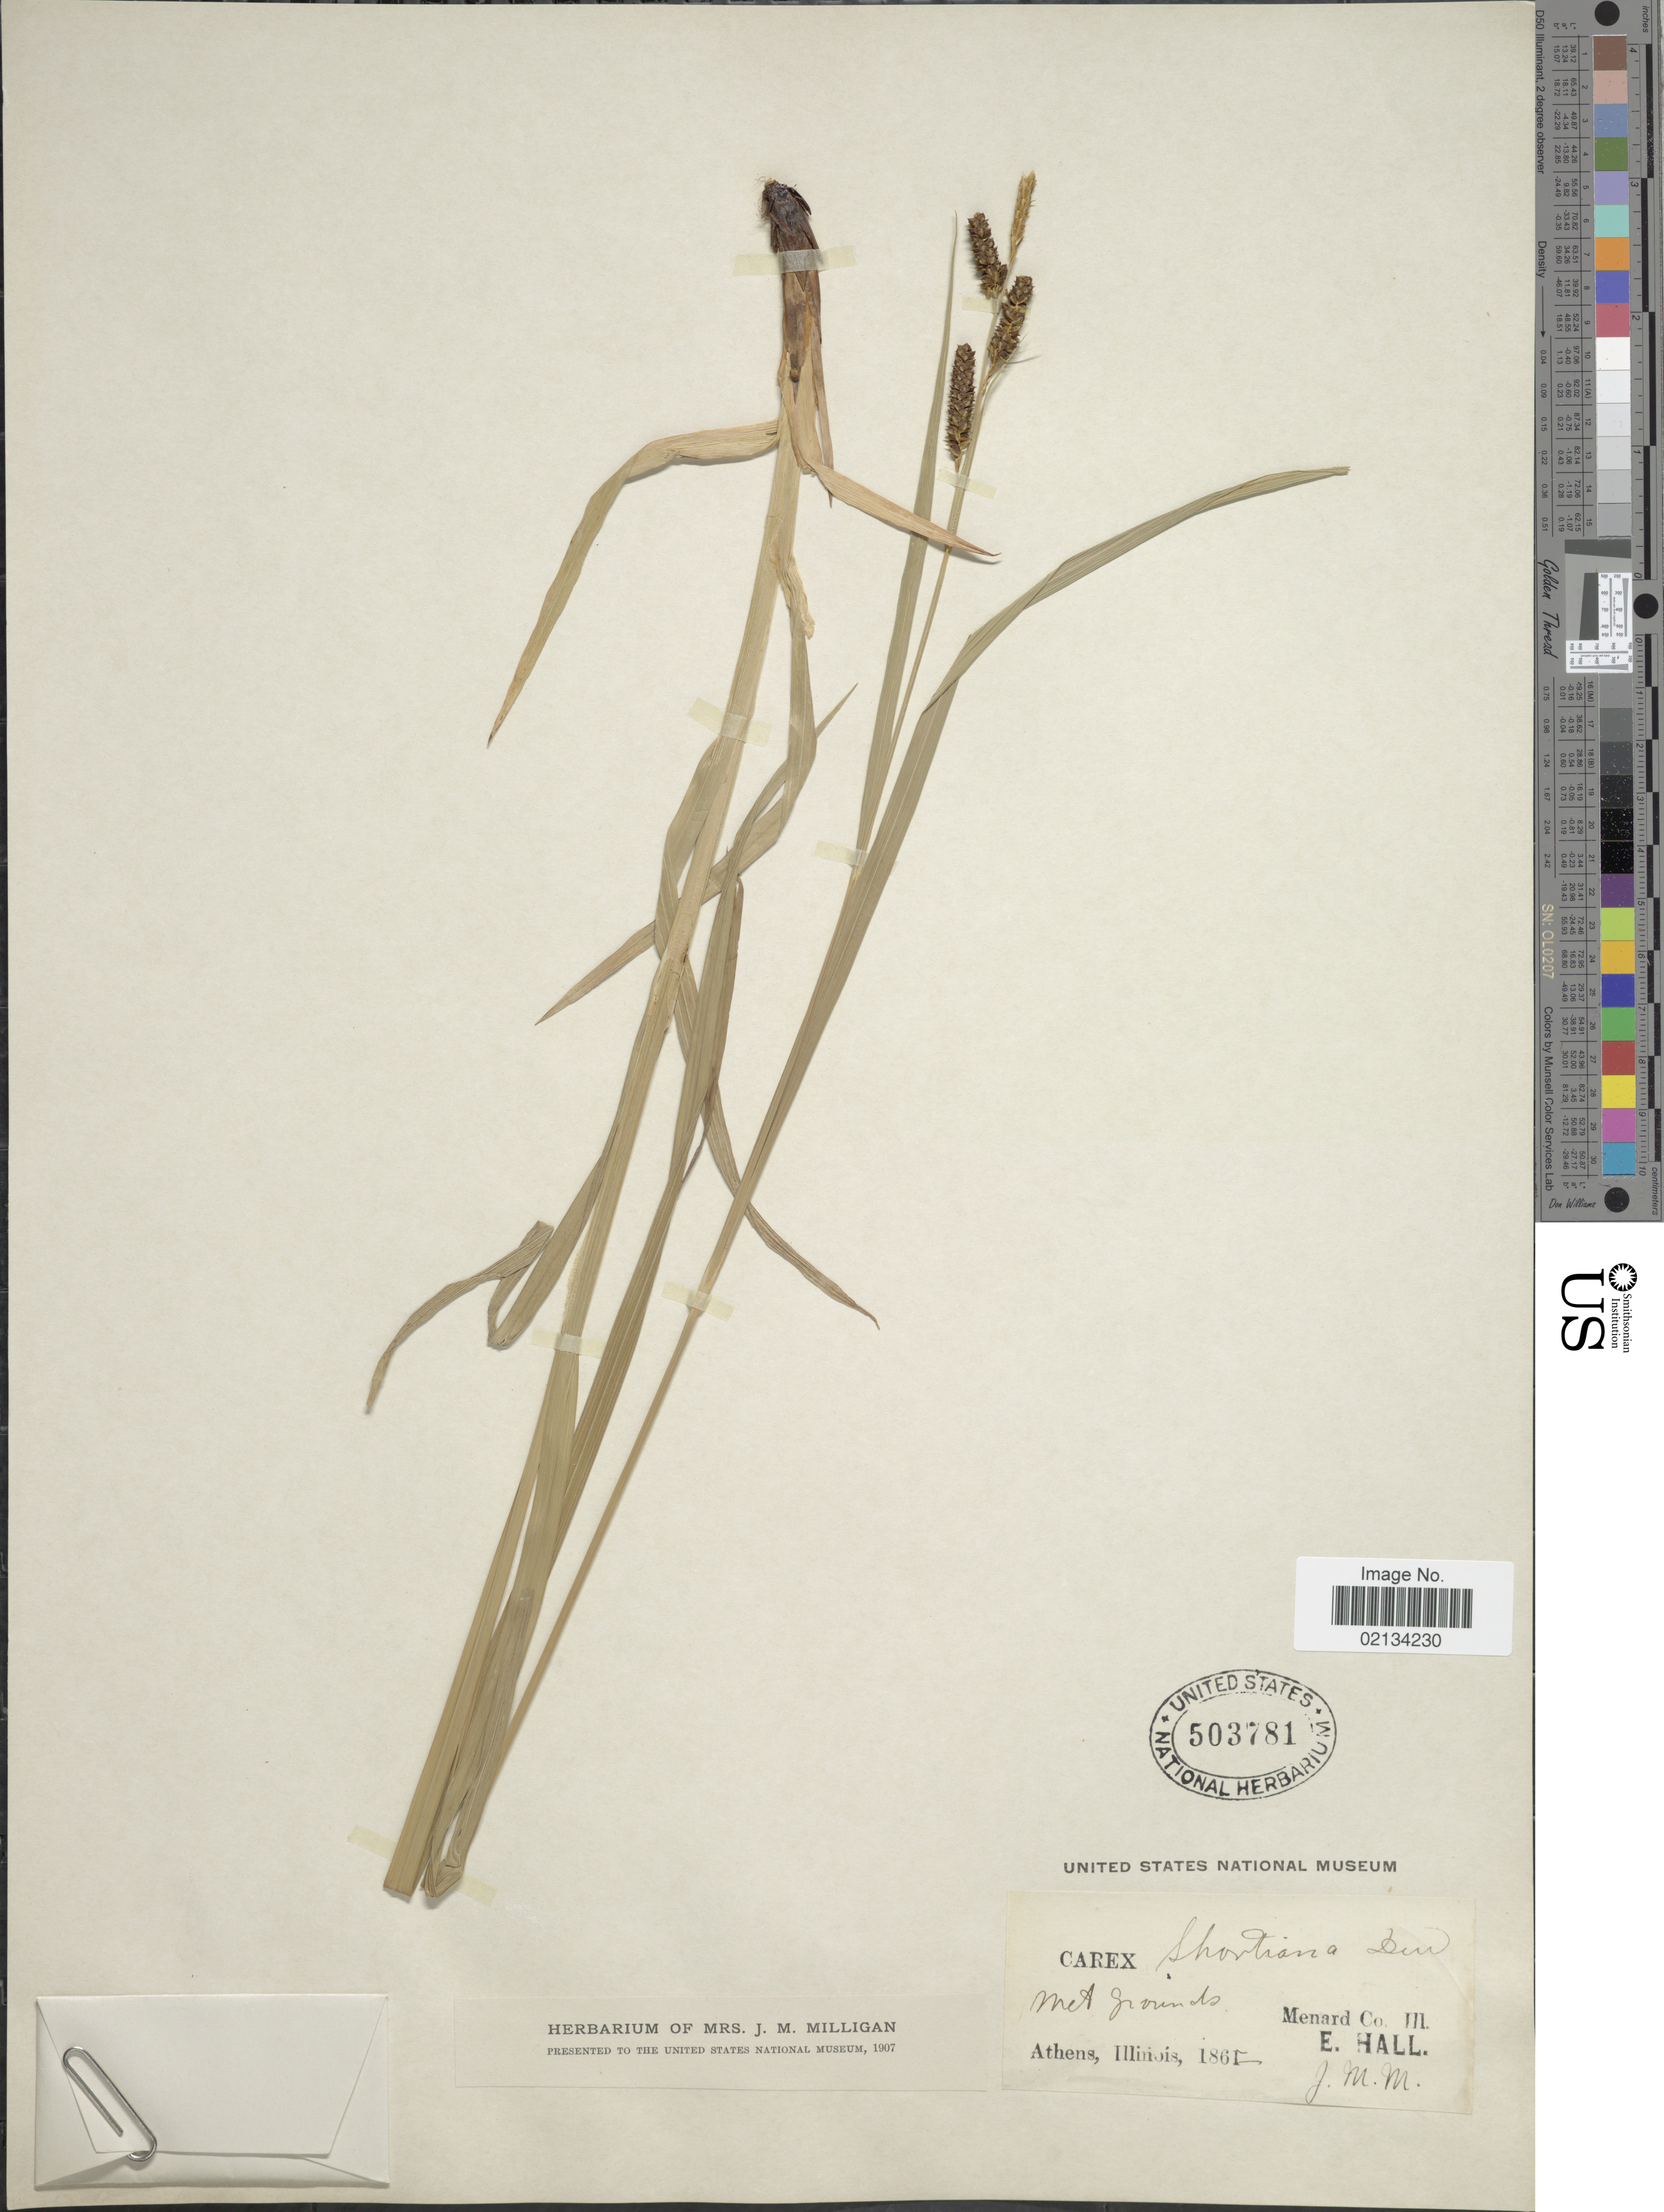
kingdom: Plantae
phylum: Tracheophyta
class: Liliopsida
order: Poales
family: Cyperaceae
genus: Carex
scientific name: Carex shortiana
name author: Dewey & Torr.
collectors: E. Hall & J. M.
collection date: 1861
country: United States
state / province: Illinois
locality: Wet grounds, Menard Co., Athens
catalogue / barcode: US 503781